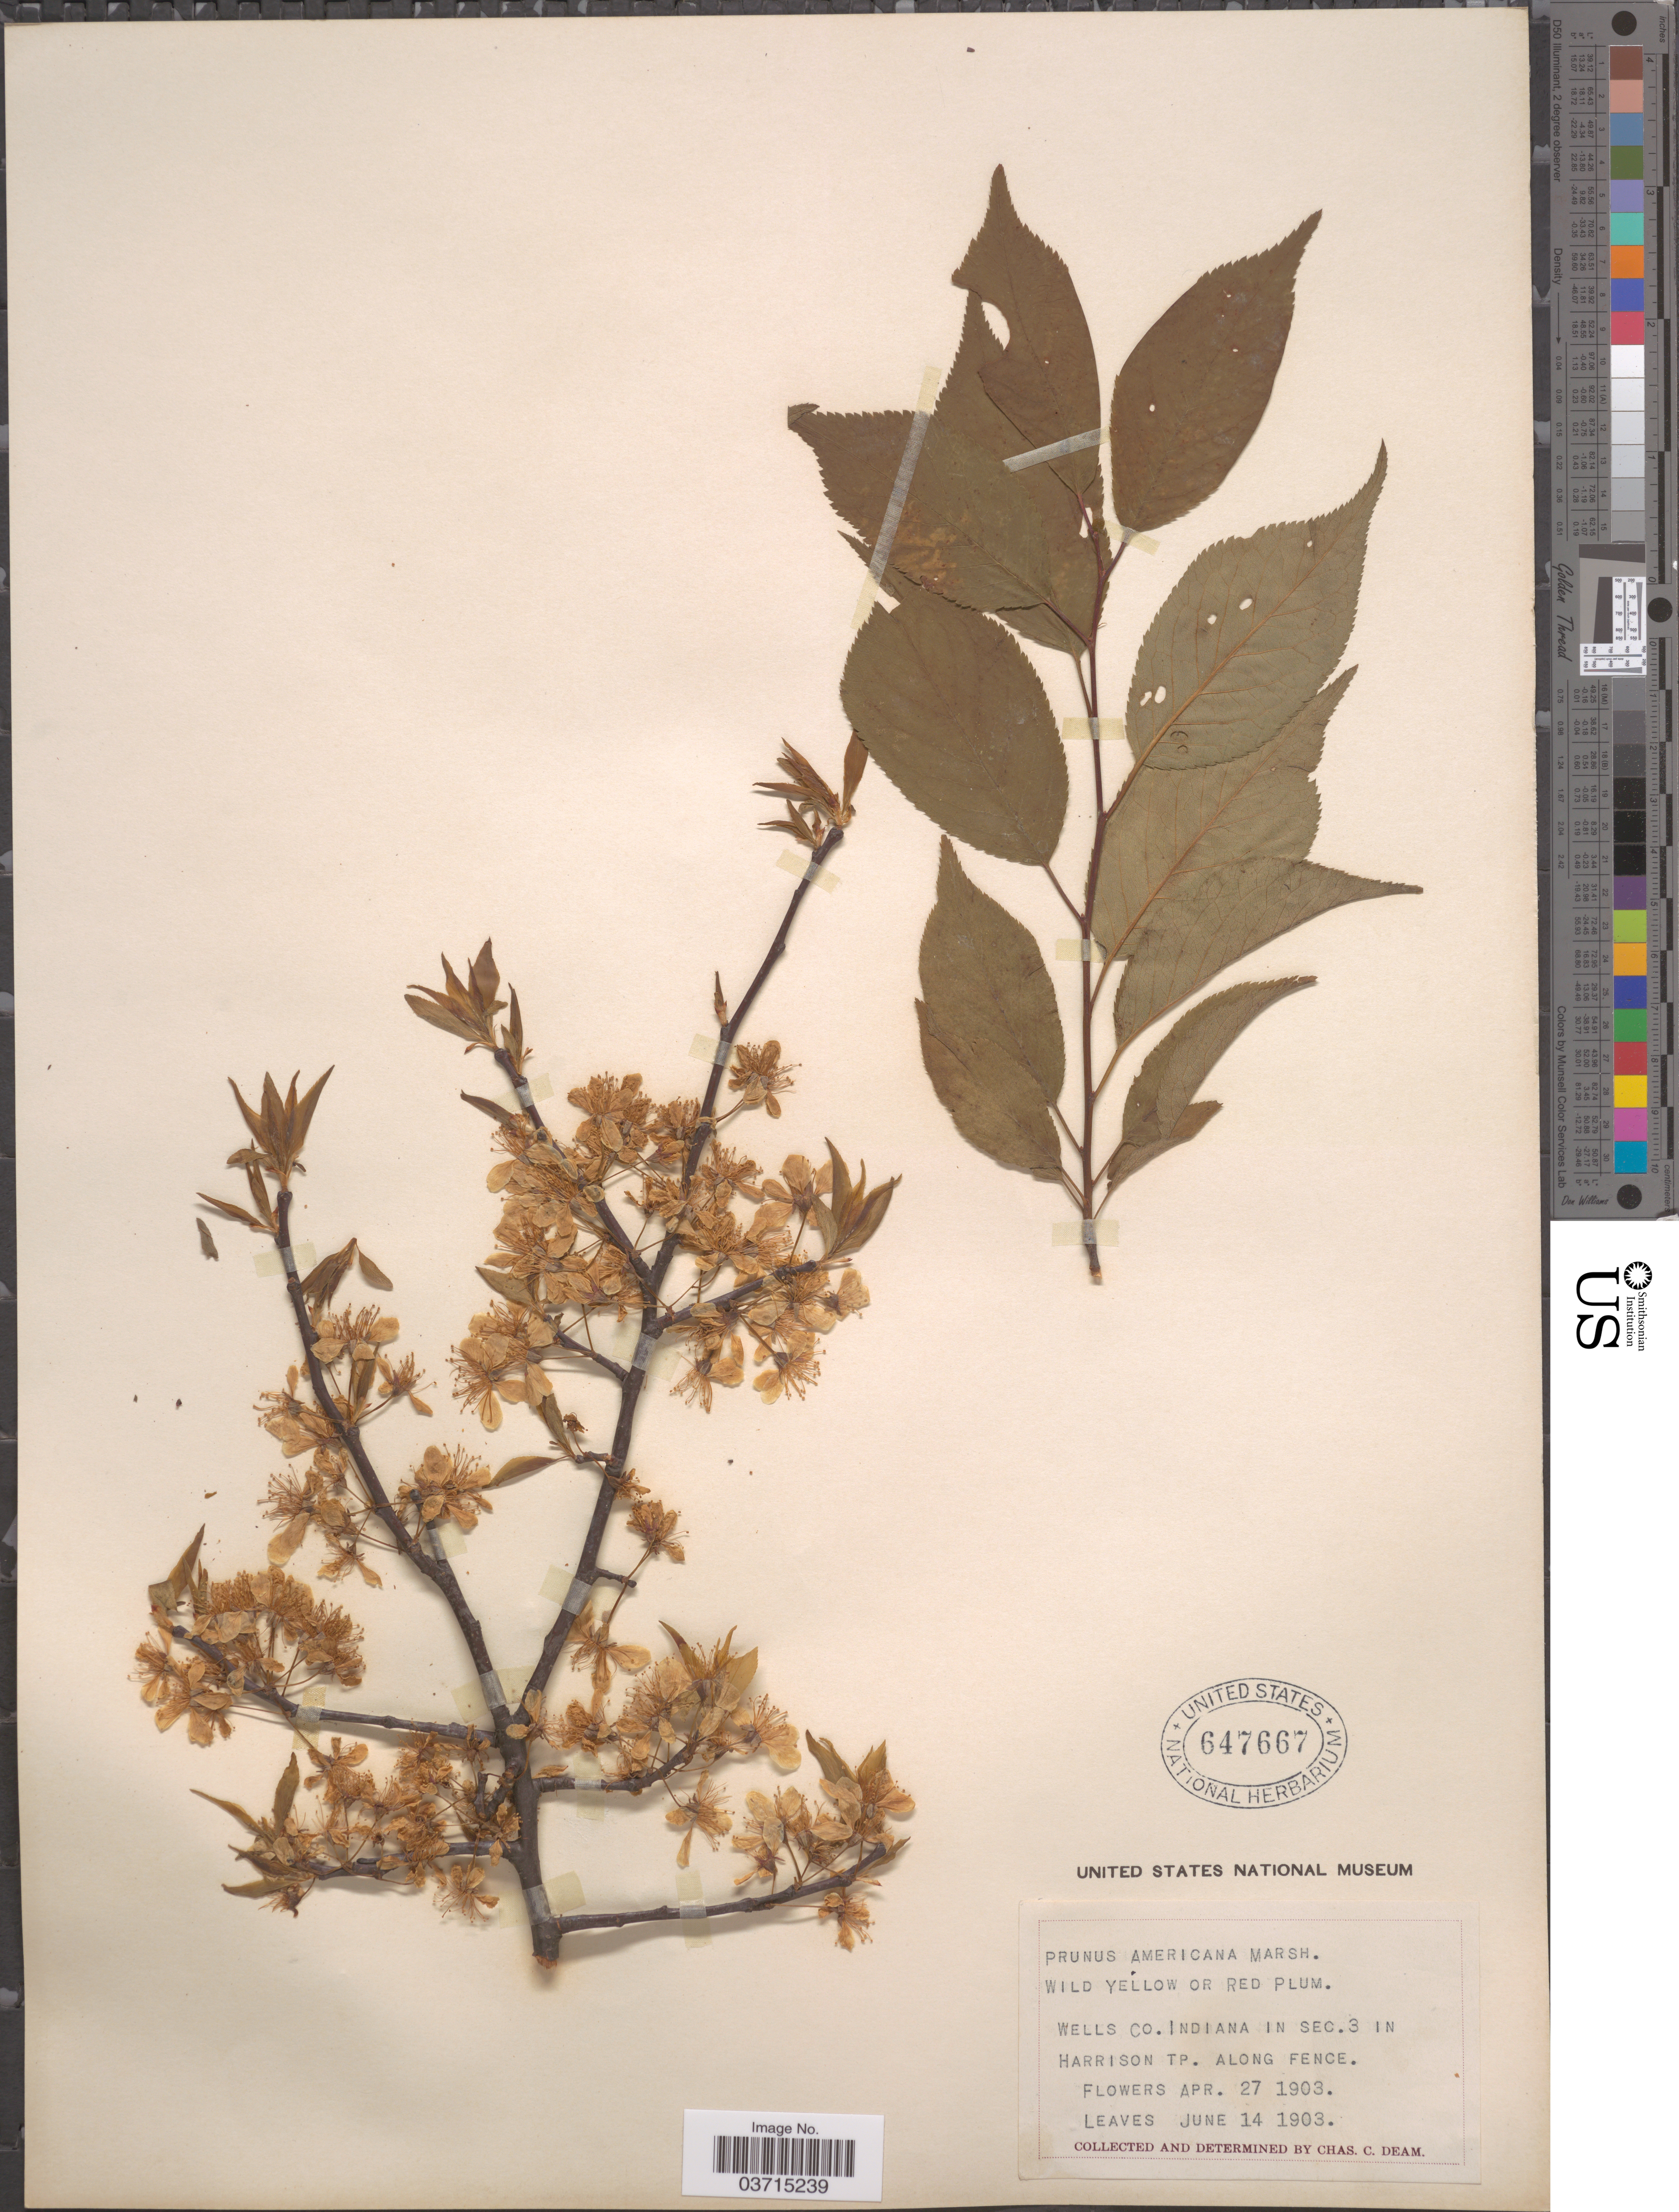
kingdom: Plantae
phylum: Tracheophyta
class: Magnoliopsida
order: Rosales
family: Rosaceae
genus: Prunus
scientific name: Prunus americana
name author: Marshall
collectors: C. C. Deam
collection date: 1903-04-27/1903-06-14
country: United States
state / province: Indiana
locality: Wells Co. In Sec. 3 in Harrison Tp. Along fence.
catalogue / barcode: US 647667